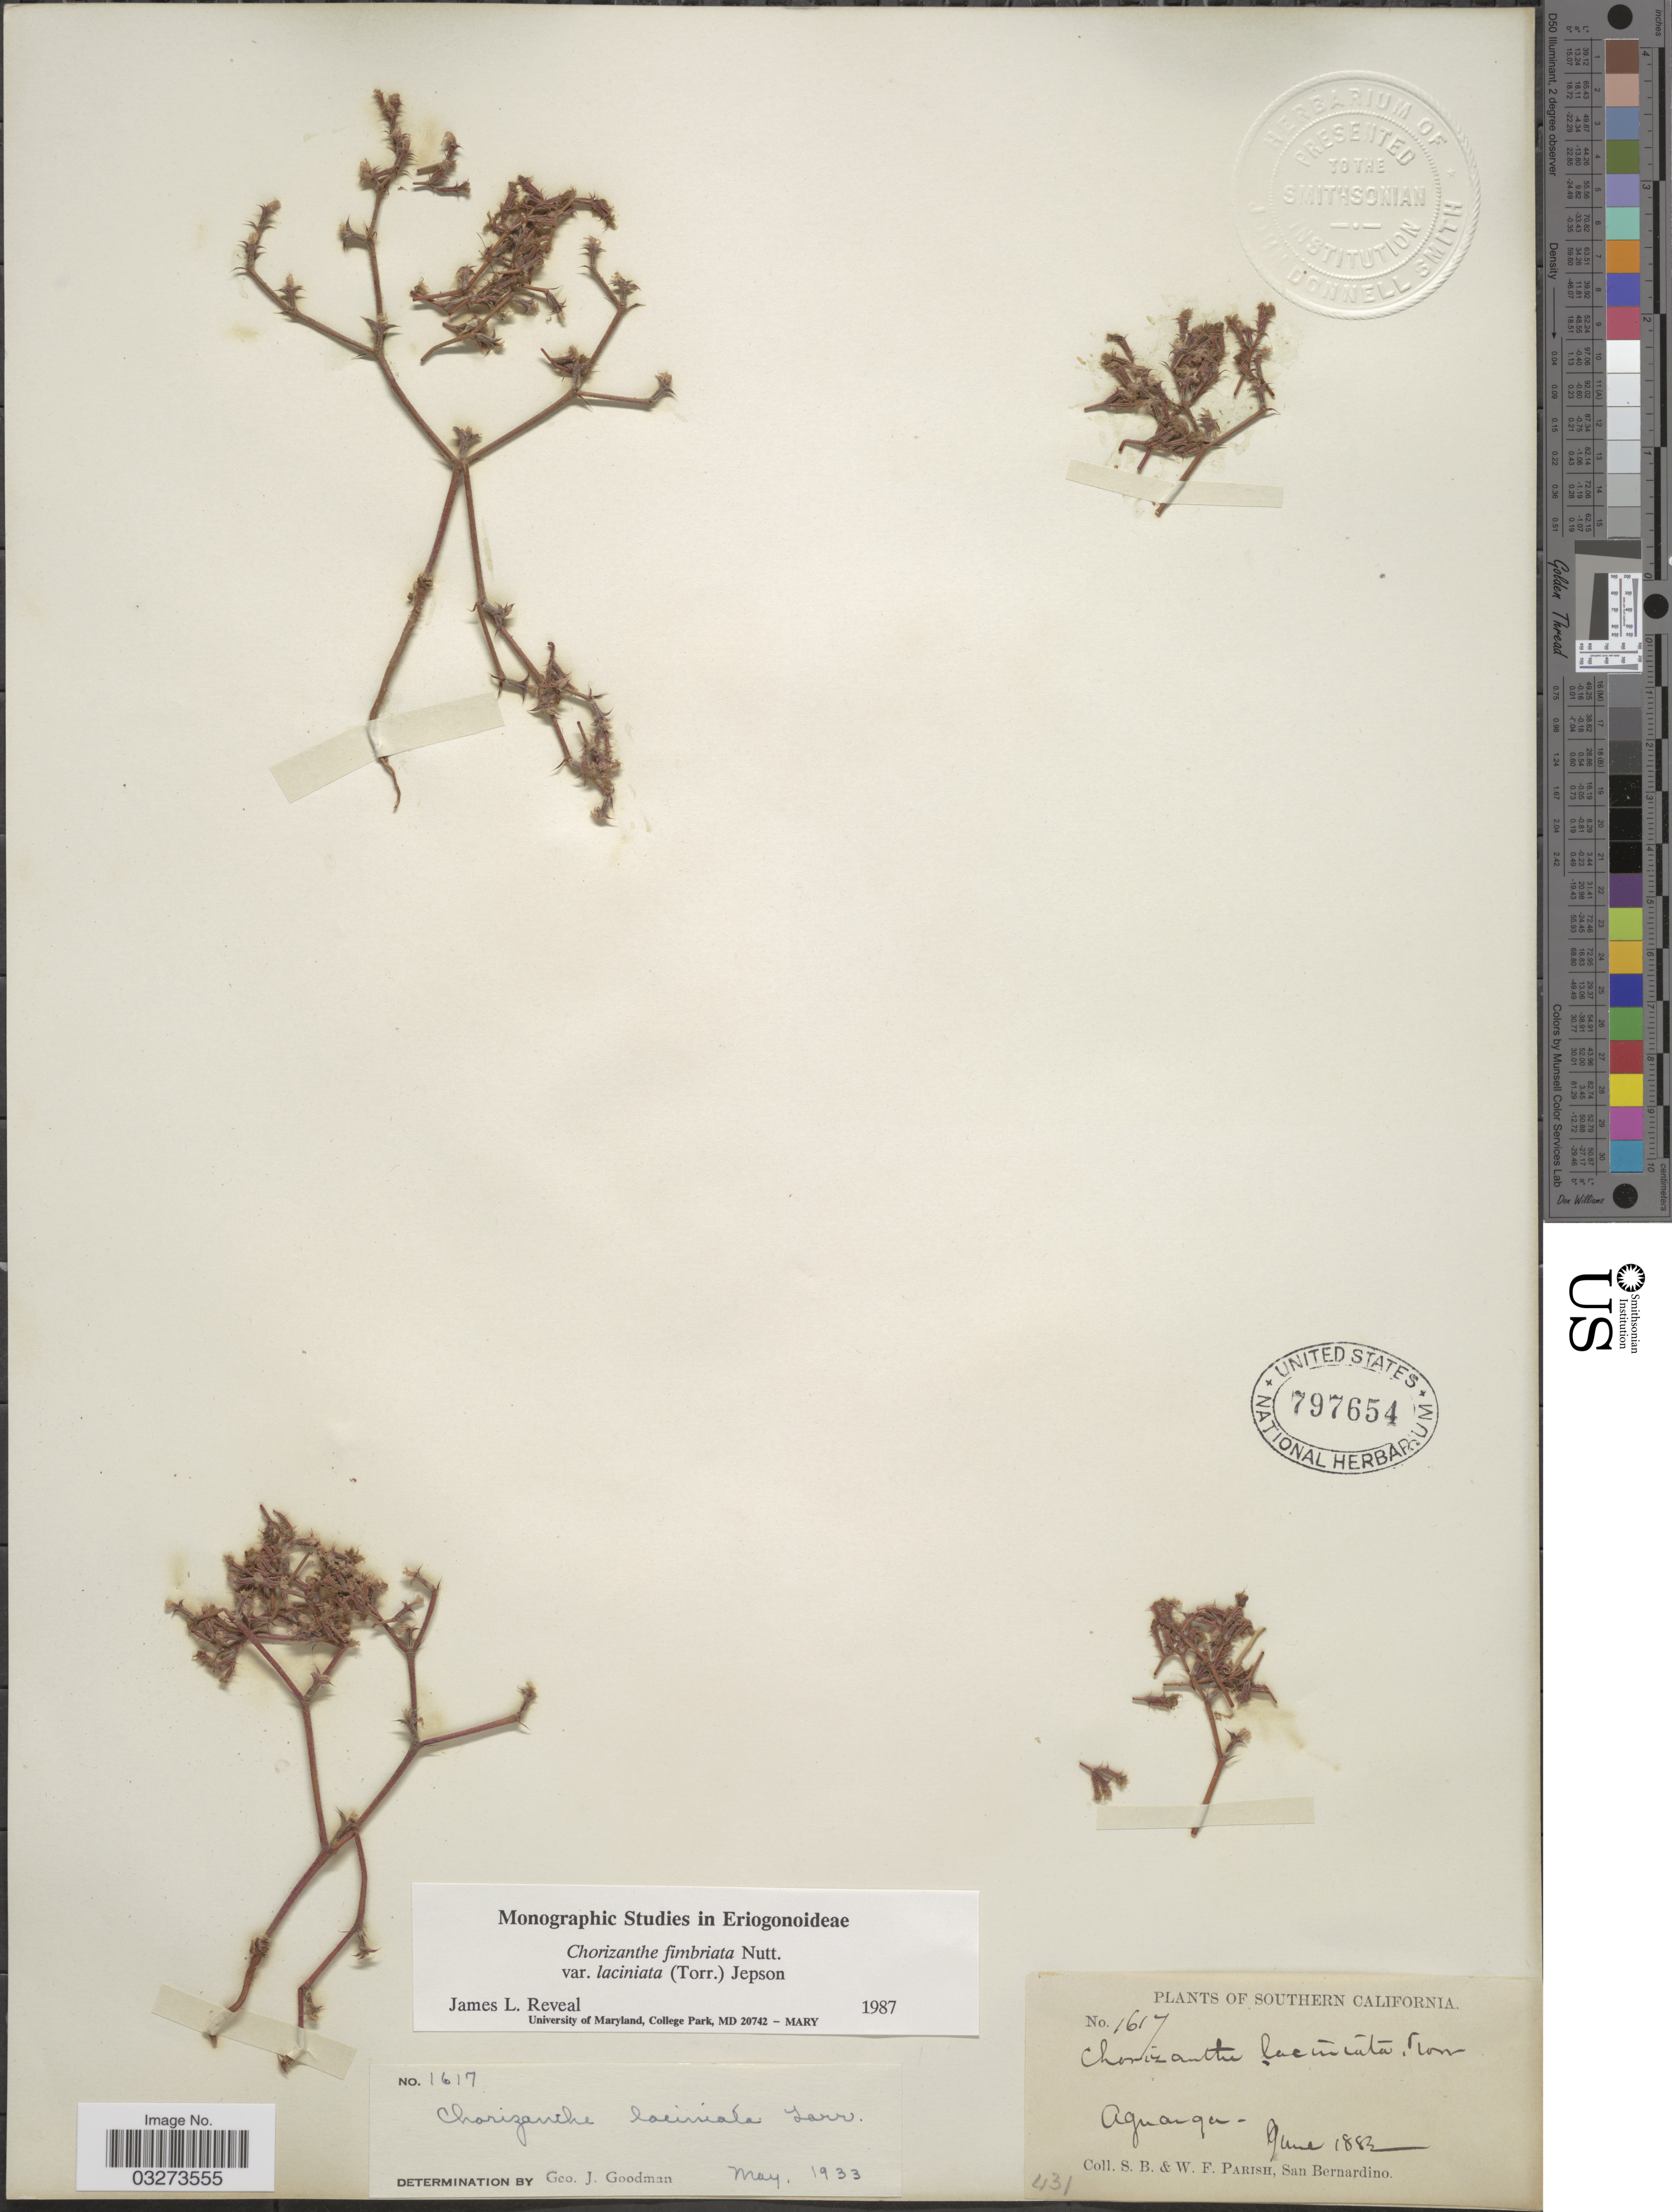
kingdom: Plantae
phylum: Tracheophyta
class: Magnoliopsida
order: Caryophyllales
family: Polygonaceae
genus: Chorizanthe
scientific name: Chorizanthe fimbriata var. laciniata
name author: Nutt.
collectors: S. B. Parish & W. F. Parish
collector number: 1617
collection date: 1883-06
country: United States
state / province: California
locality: Southern California. Aguanga.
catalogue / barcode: US 797654